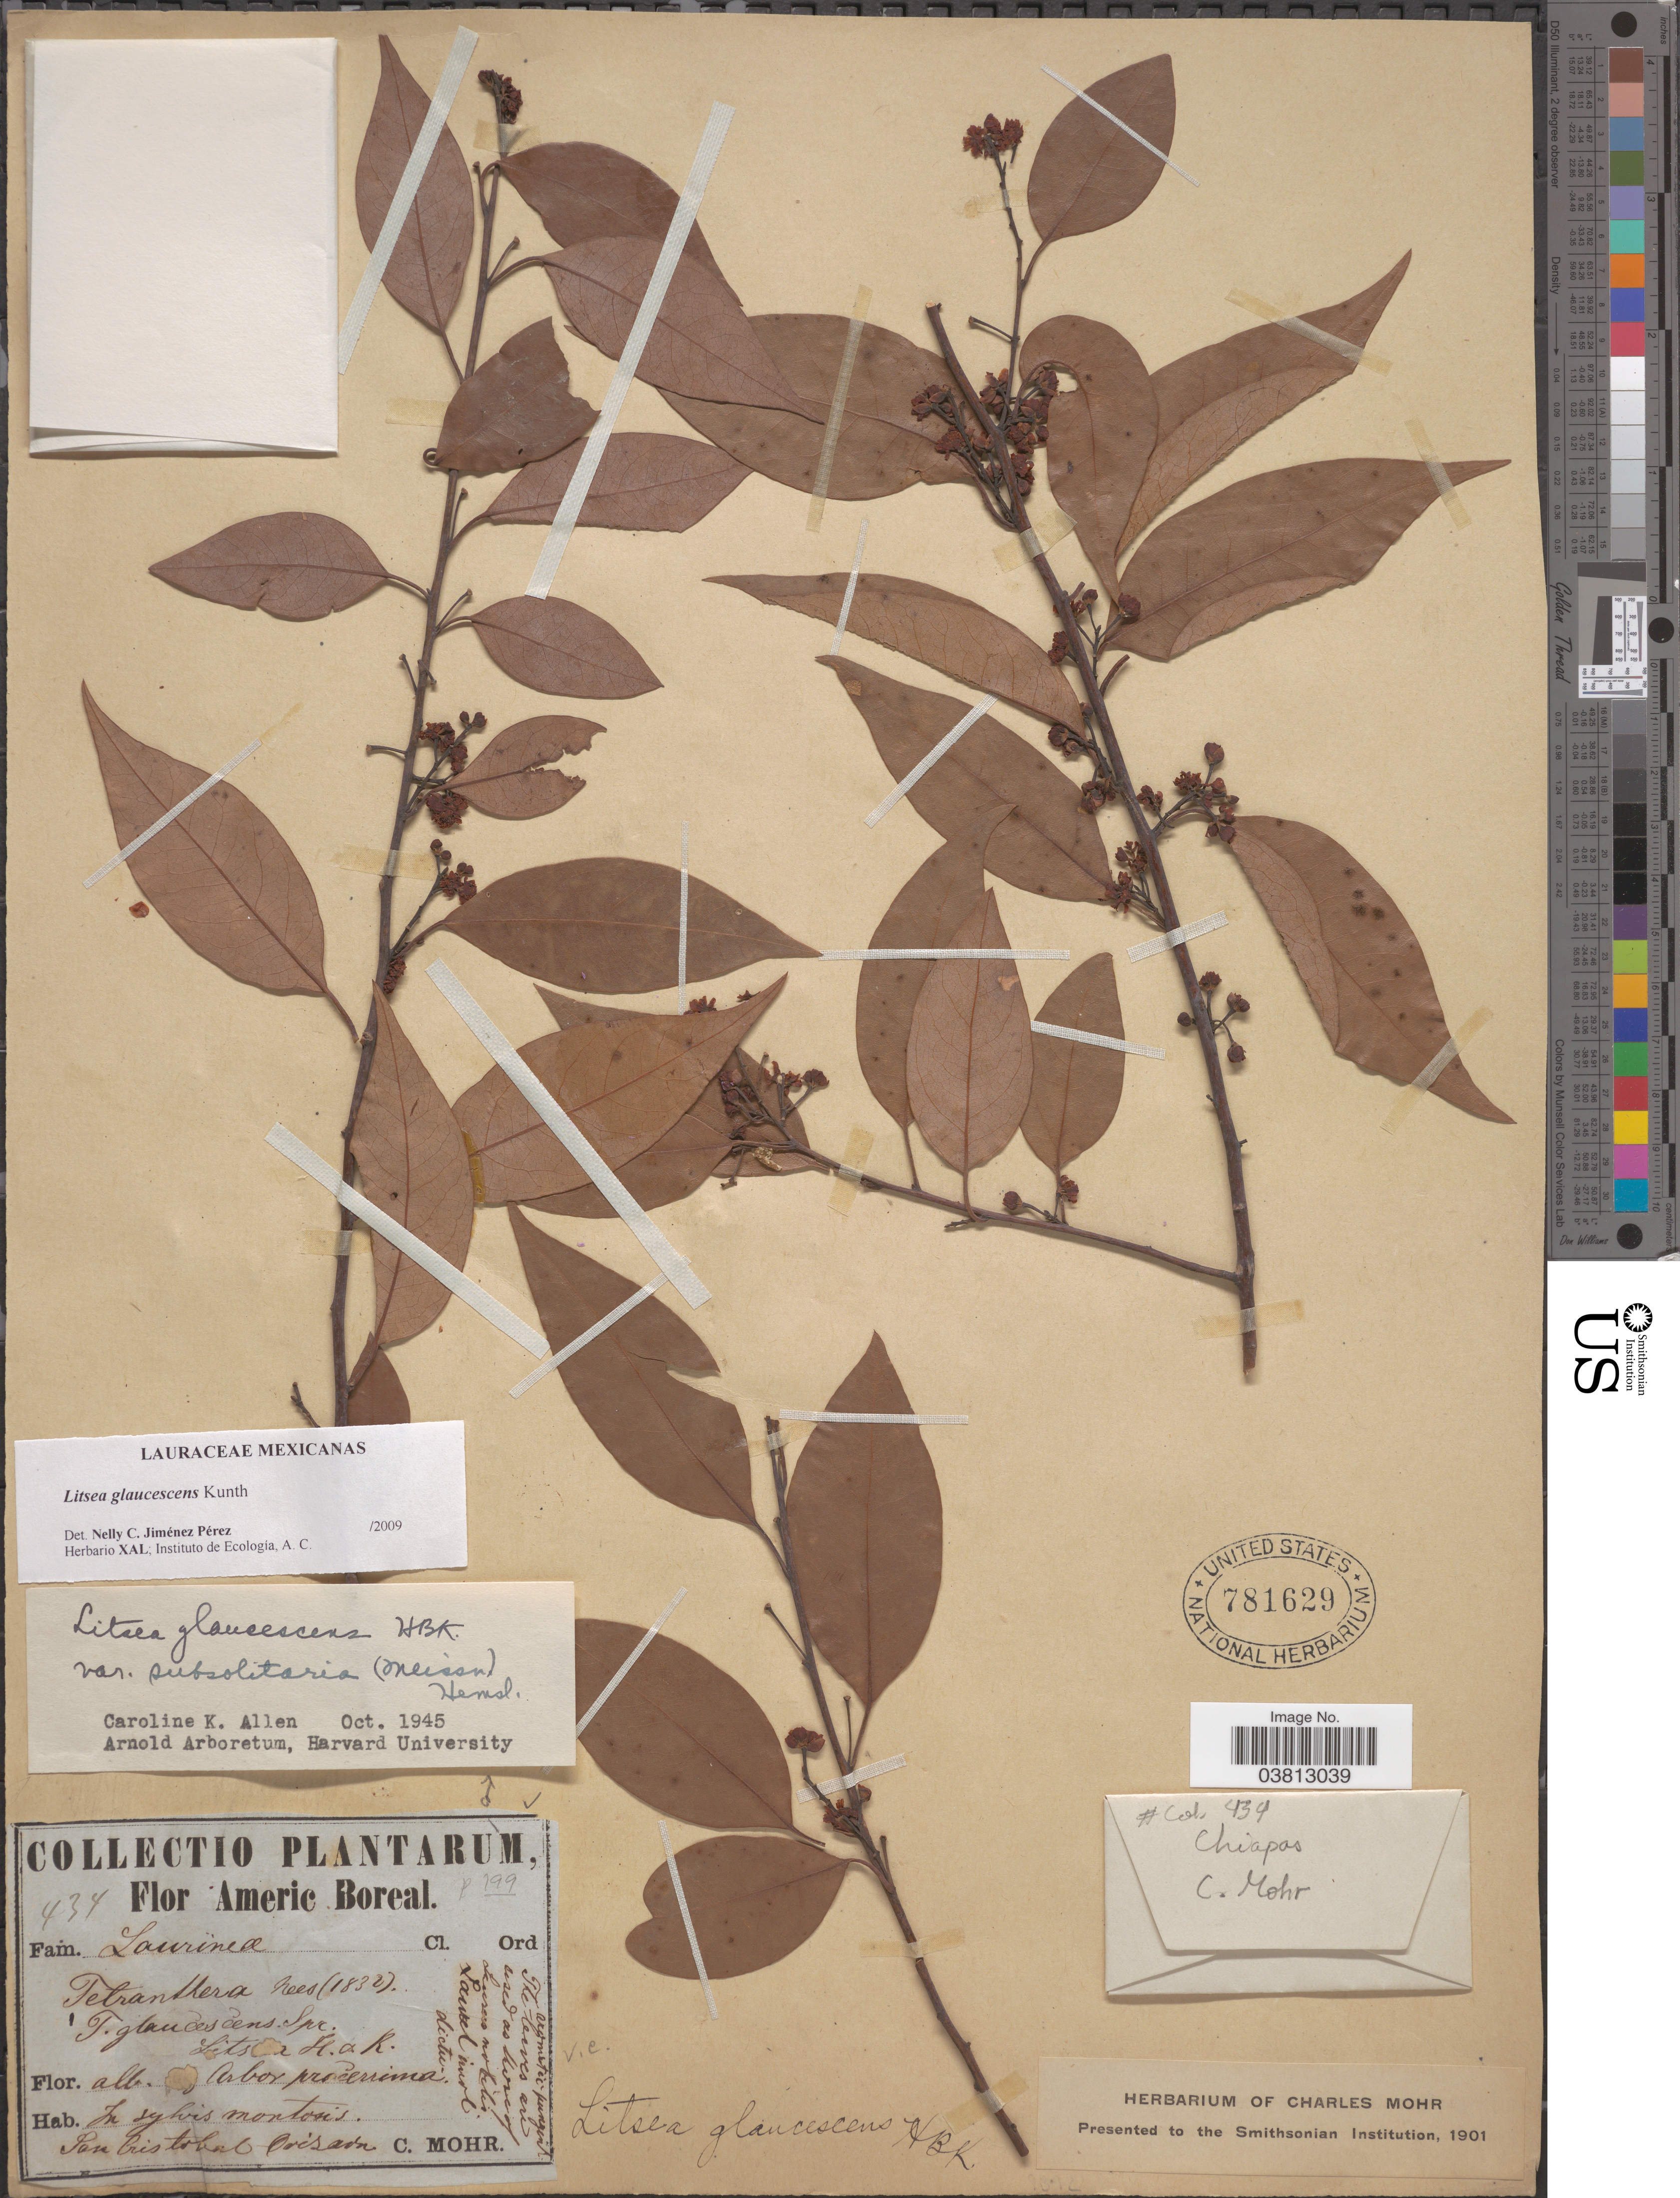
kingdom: Plantae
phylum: Tracheophyta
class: Magnoliopsida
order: Laurales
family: Lauraceae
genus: Litsea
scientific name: Litsea glaucescens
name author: Kunth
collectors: Mohr, C. T. (herbarium)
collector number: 434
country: Mexico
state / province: Chiapas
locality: Americ Boreal. In sylvis montosis. San Cristobal Orisava.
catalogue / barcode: US 781629